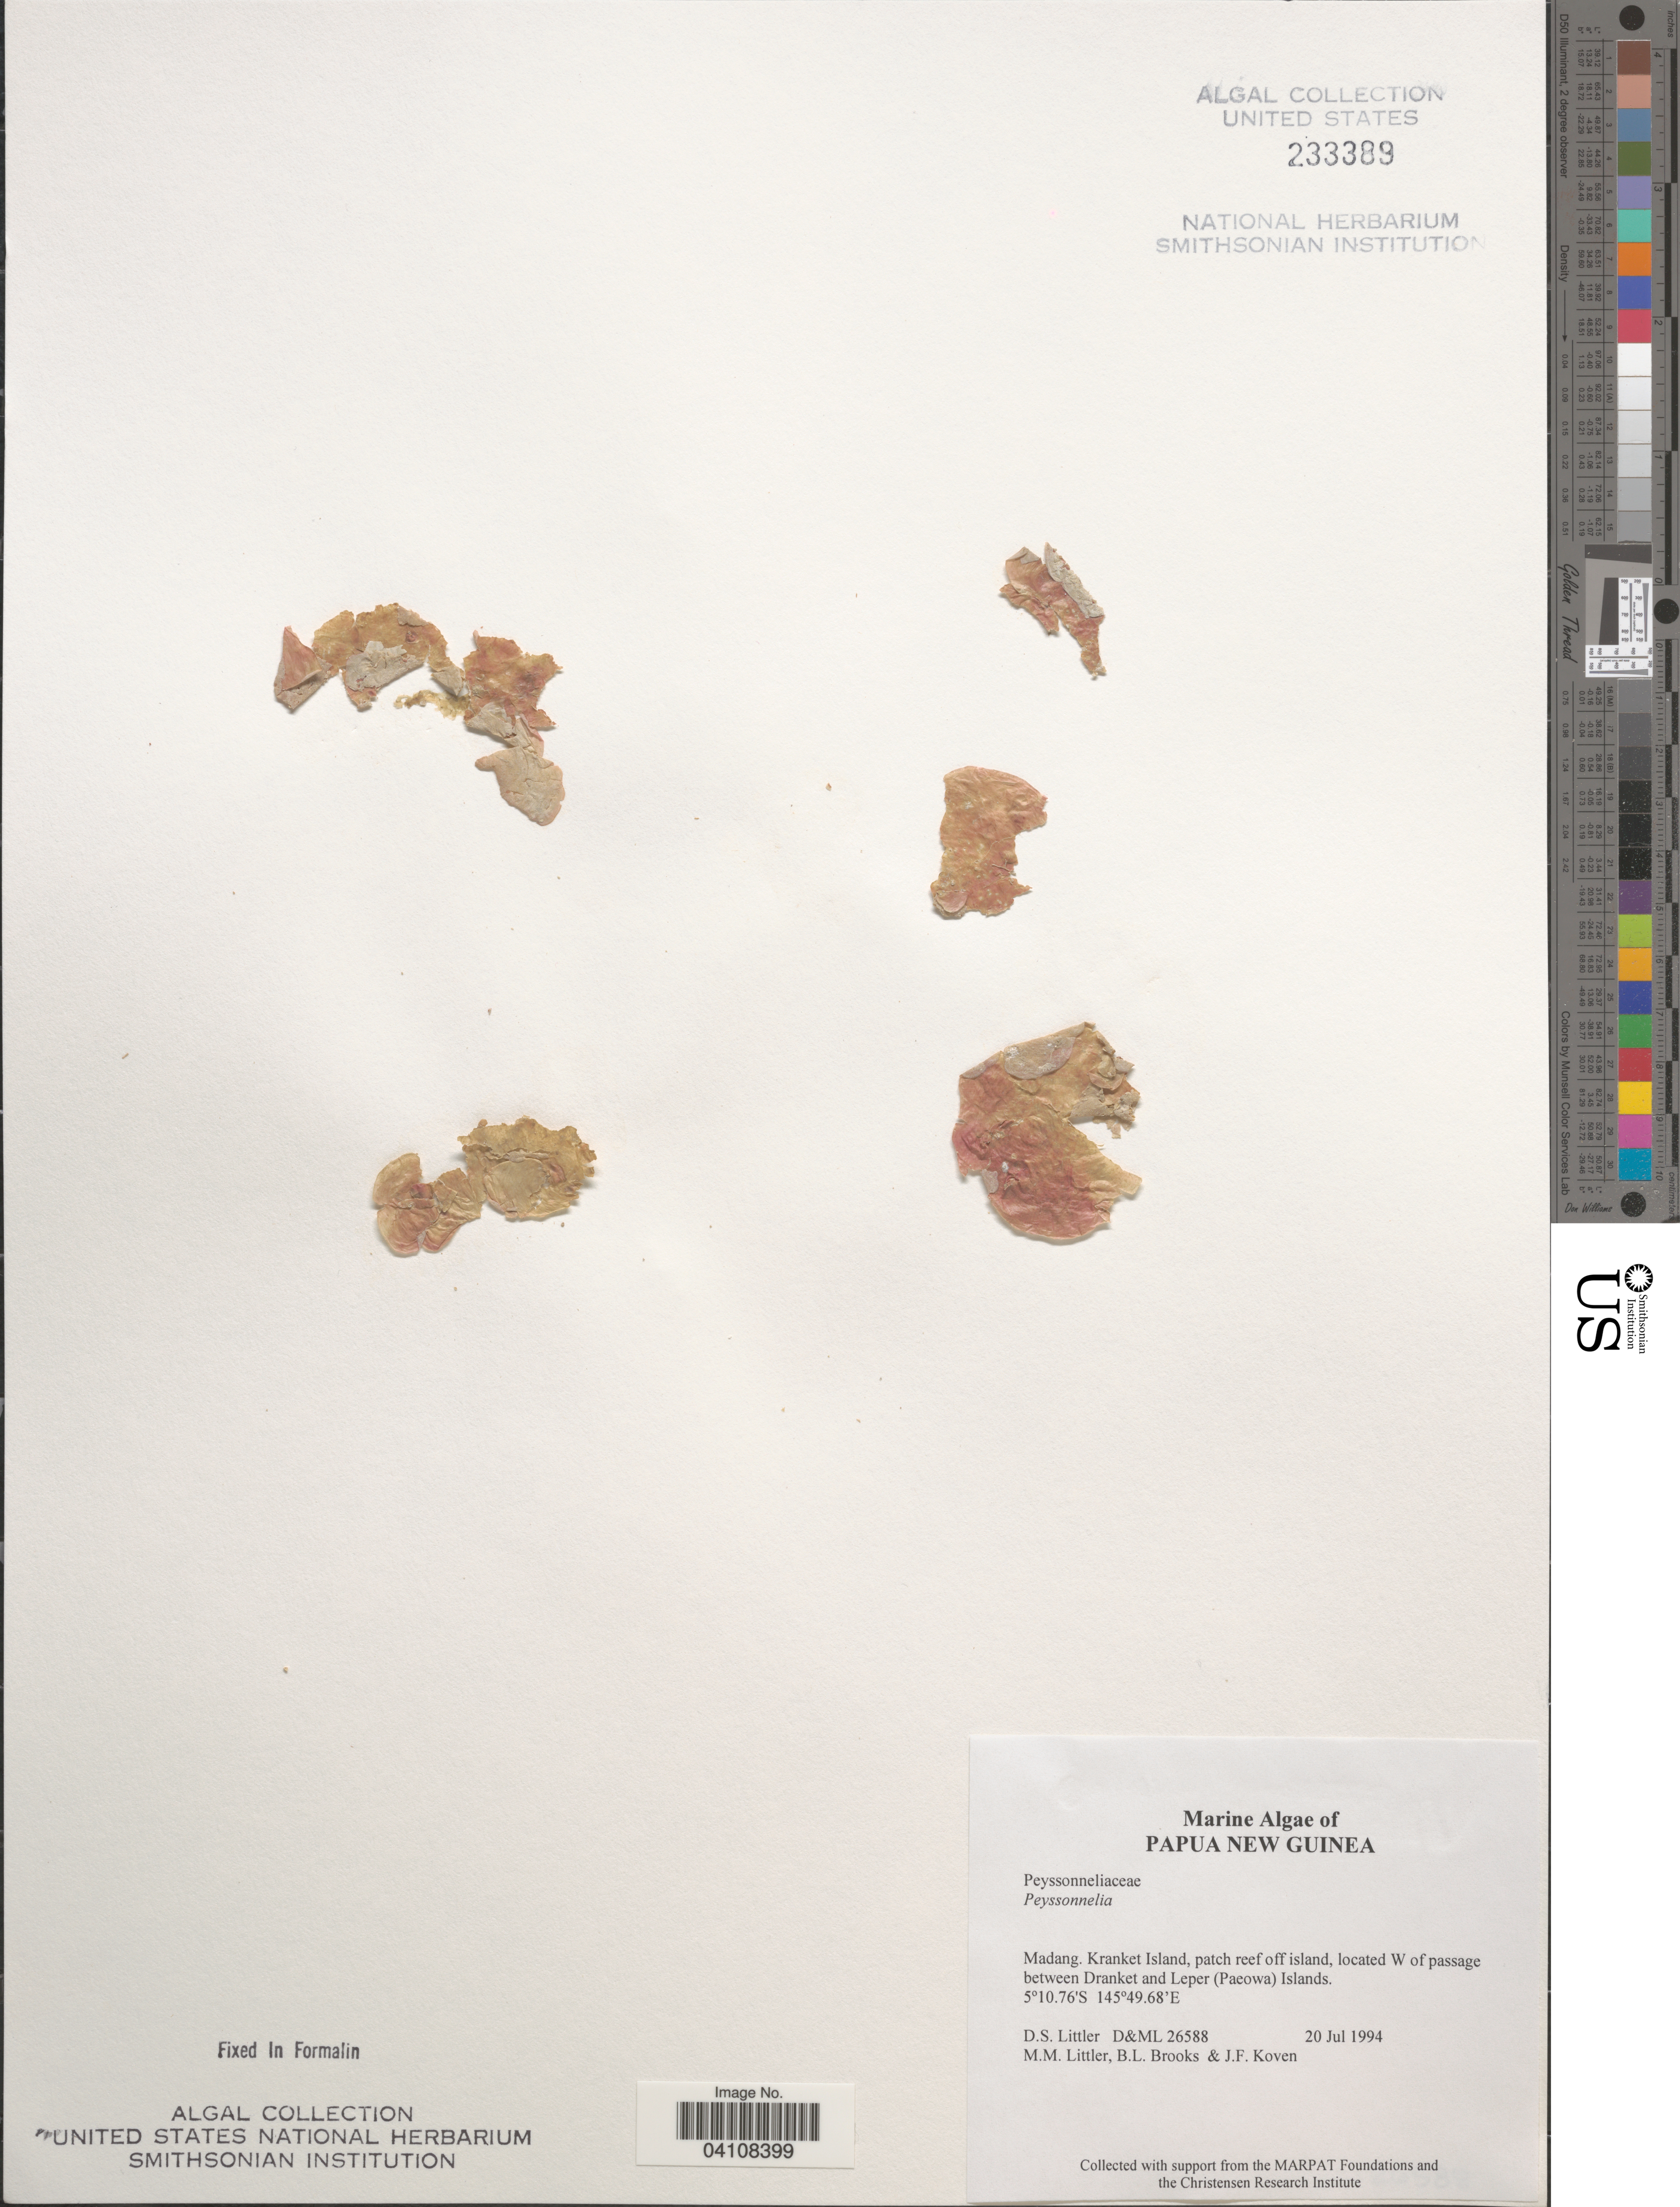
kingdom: Plantae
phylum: Rhodophyta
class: Florideophyceae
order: Peyssonneliales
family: Peyssonneliaceae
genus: Peyssonnelia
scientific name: Peyssonnelia sp.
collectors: D. S. Littler, B. Brooks & J. Koven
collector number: D&ML26588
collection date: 1994-07-20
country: Papua New Guinea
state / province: Madang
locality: Kranket Island, patch reef off island, located W of passage between Dranket and Leper (Paeowa) Islands.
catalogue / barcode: US 233389